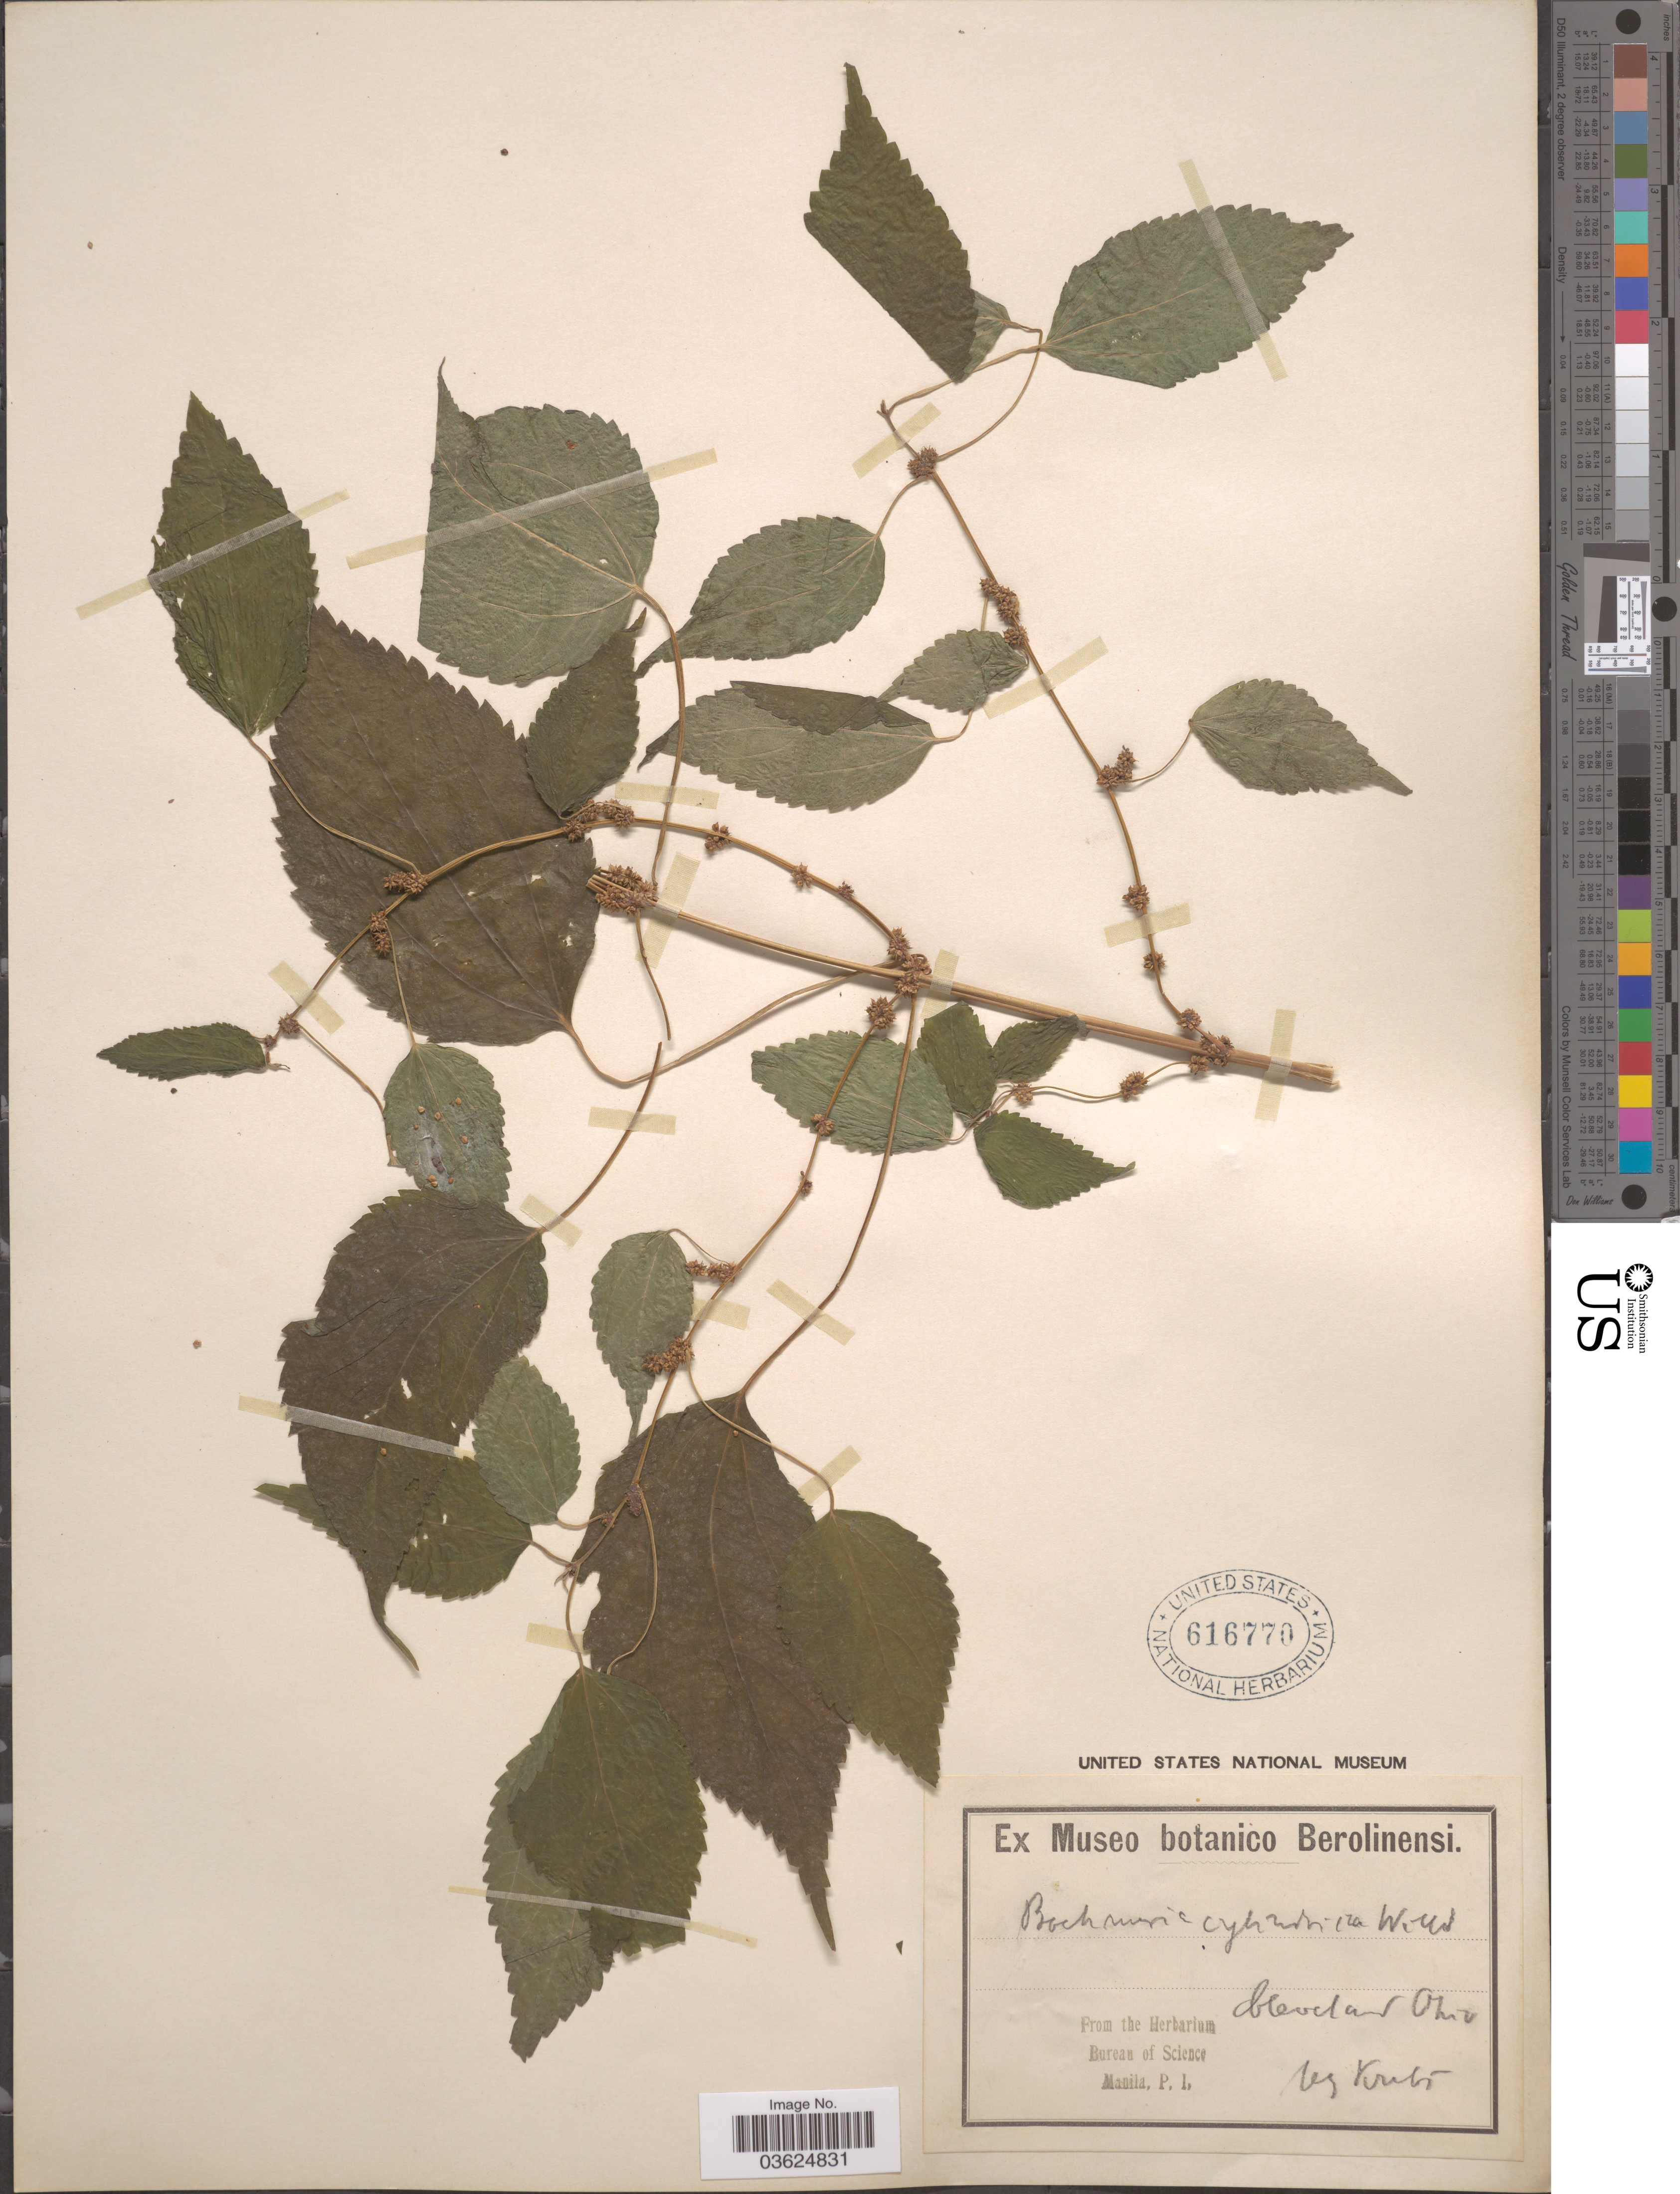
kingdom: Plantae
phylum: Tracheophyta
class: Magnoliopsida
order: Rosales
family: Urticaceae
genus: Boehmeria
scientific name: Boehmeria cylindrica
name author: (L.) Sw.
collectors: -. Krebs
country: United States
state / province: Ohio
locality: Cleveland.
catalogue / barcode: US 616770